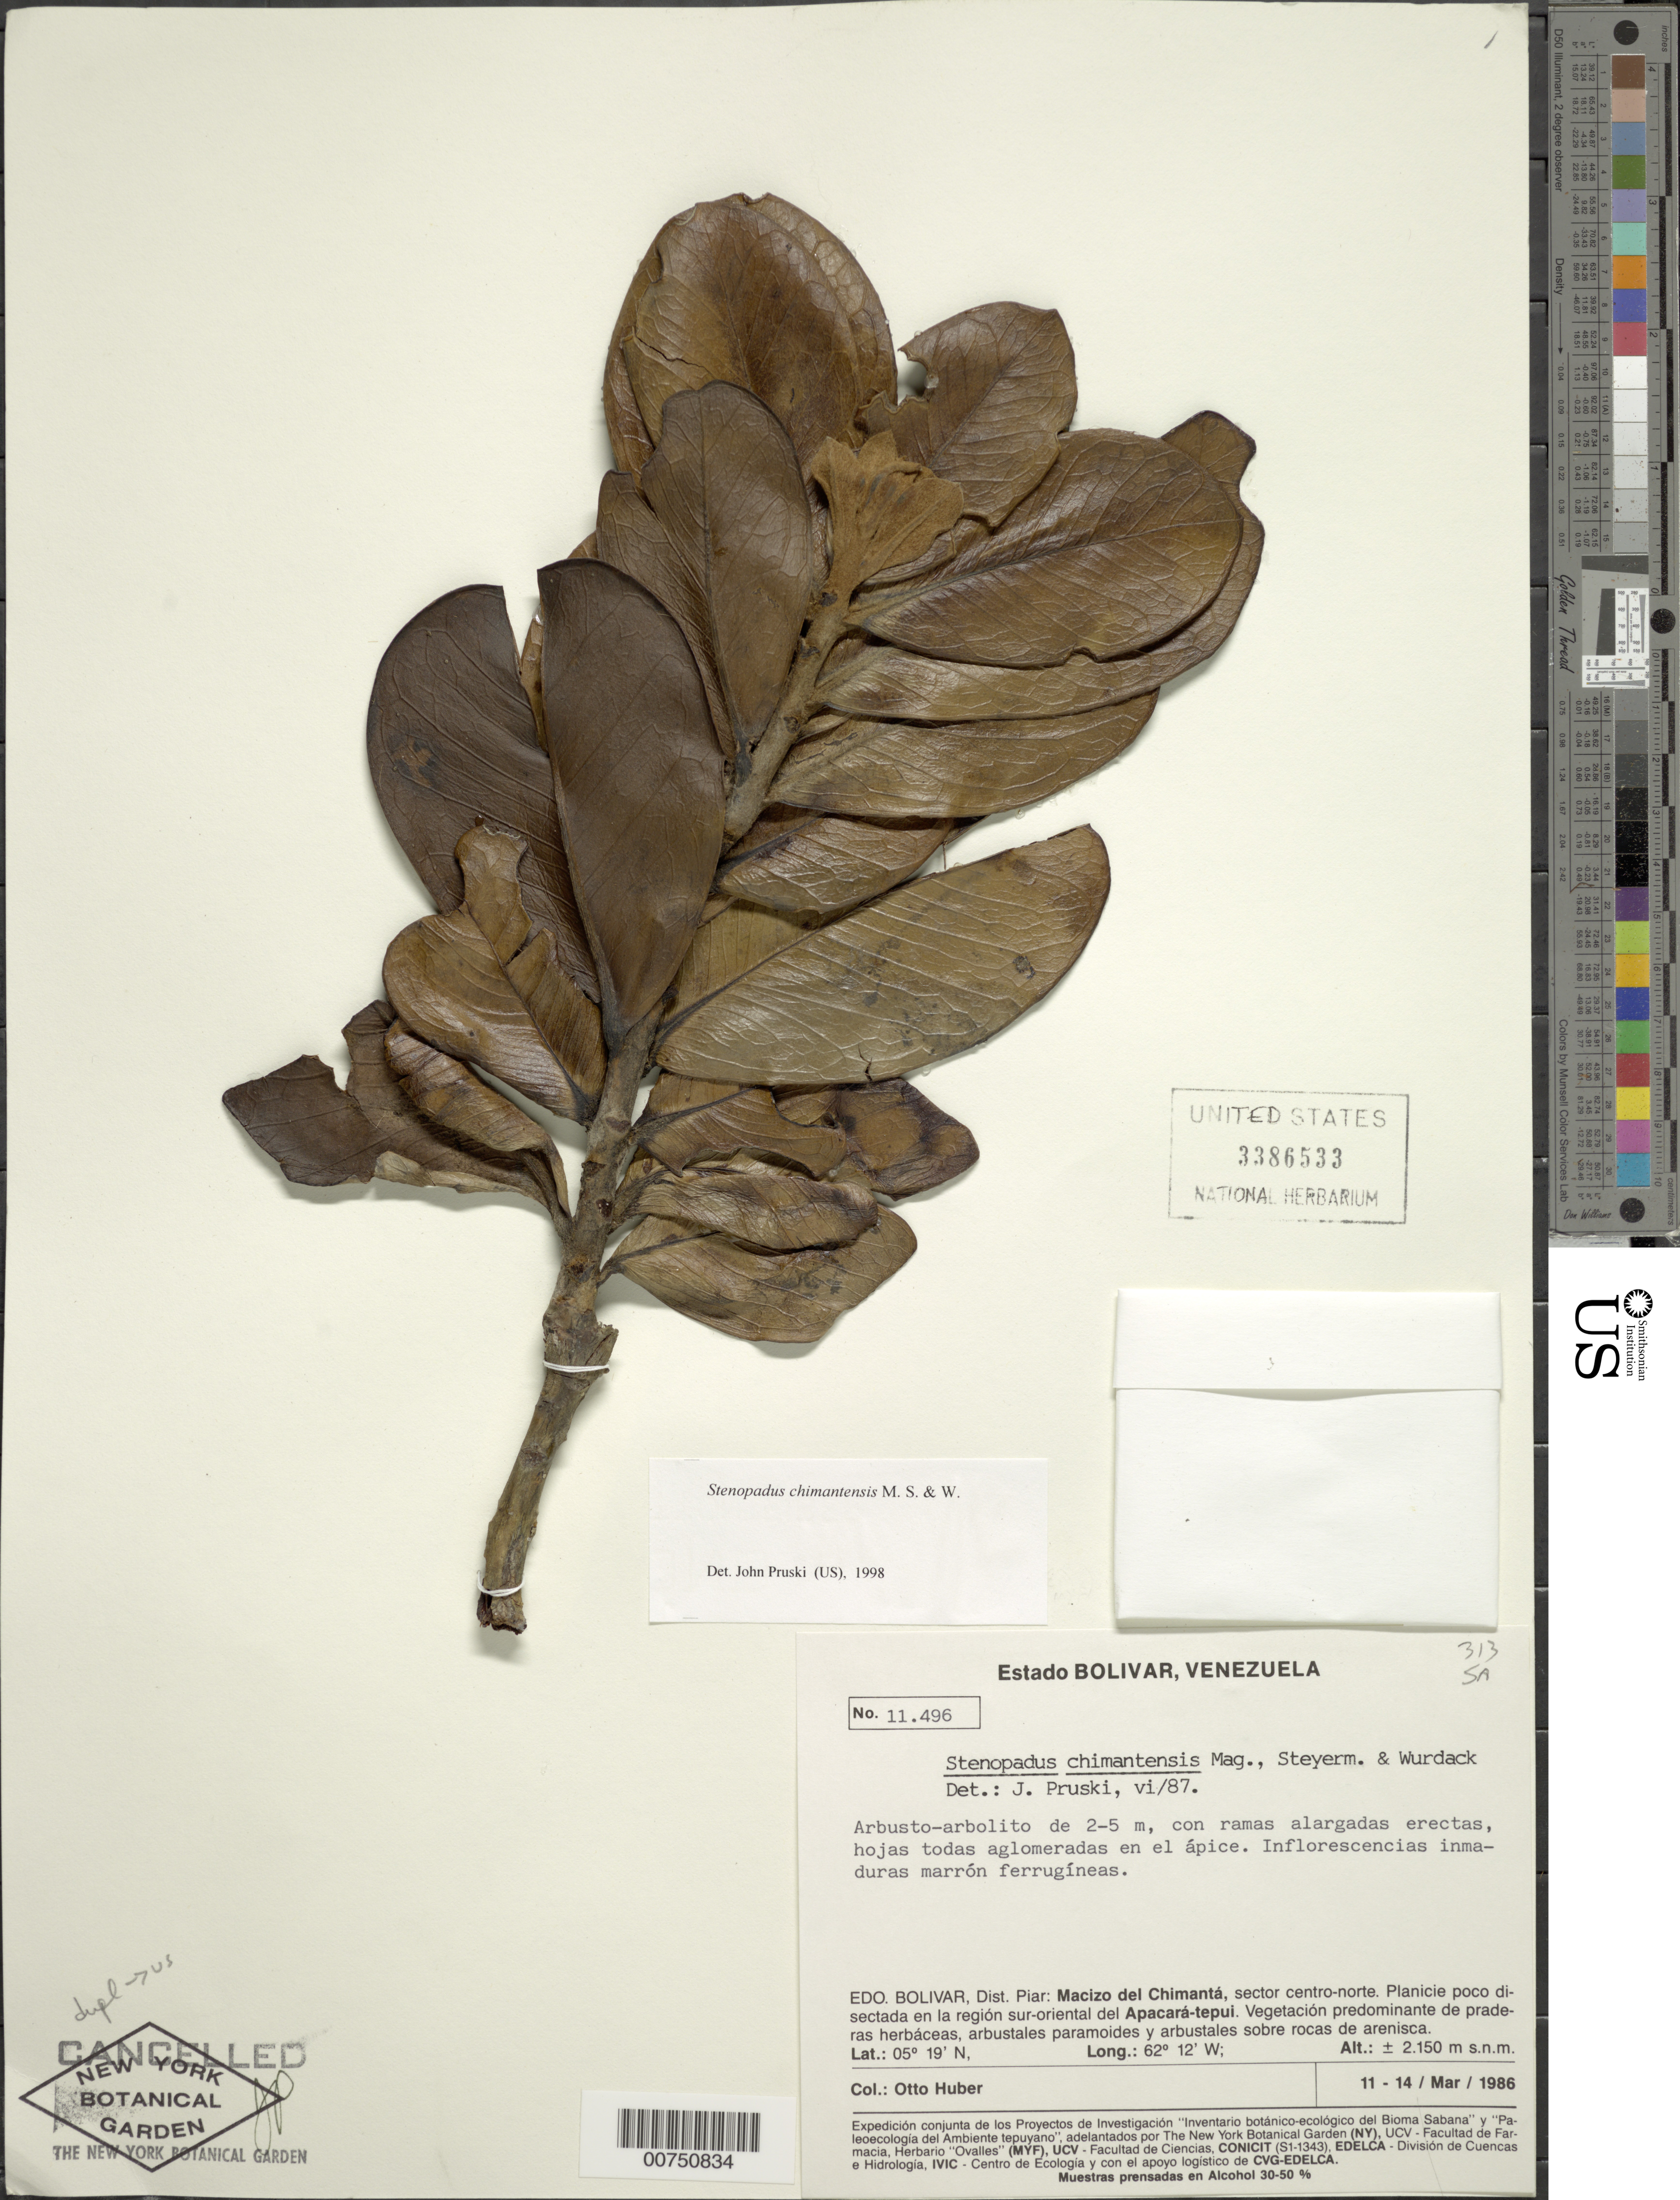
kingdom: Plantae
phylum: Tracheophyta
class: Magnoliopsida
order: Asterales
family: Asteraceae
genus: Stenopadus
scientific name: Stenopadus chimantensis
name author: Maguire et al.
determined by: Pruski, J. F.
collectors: O. Huber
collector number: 11496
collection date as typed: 11-Mar-86 to 14-Mar-86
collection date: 1986-03-11/1986-03-14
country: Venezuela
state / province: Bolívar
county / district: Piar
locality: Macizo del Chimantá, sector centro-norte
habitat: Planicie poco disectada en la región sur-oriental del Apacará-tepui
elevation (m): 2150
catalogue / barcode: US 3386533